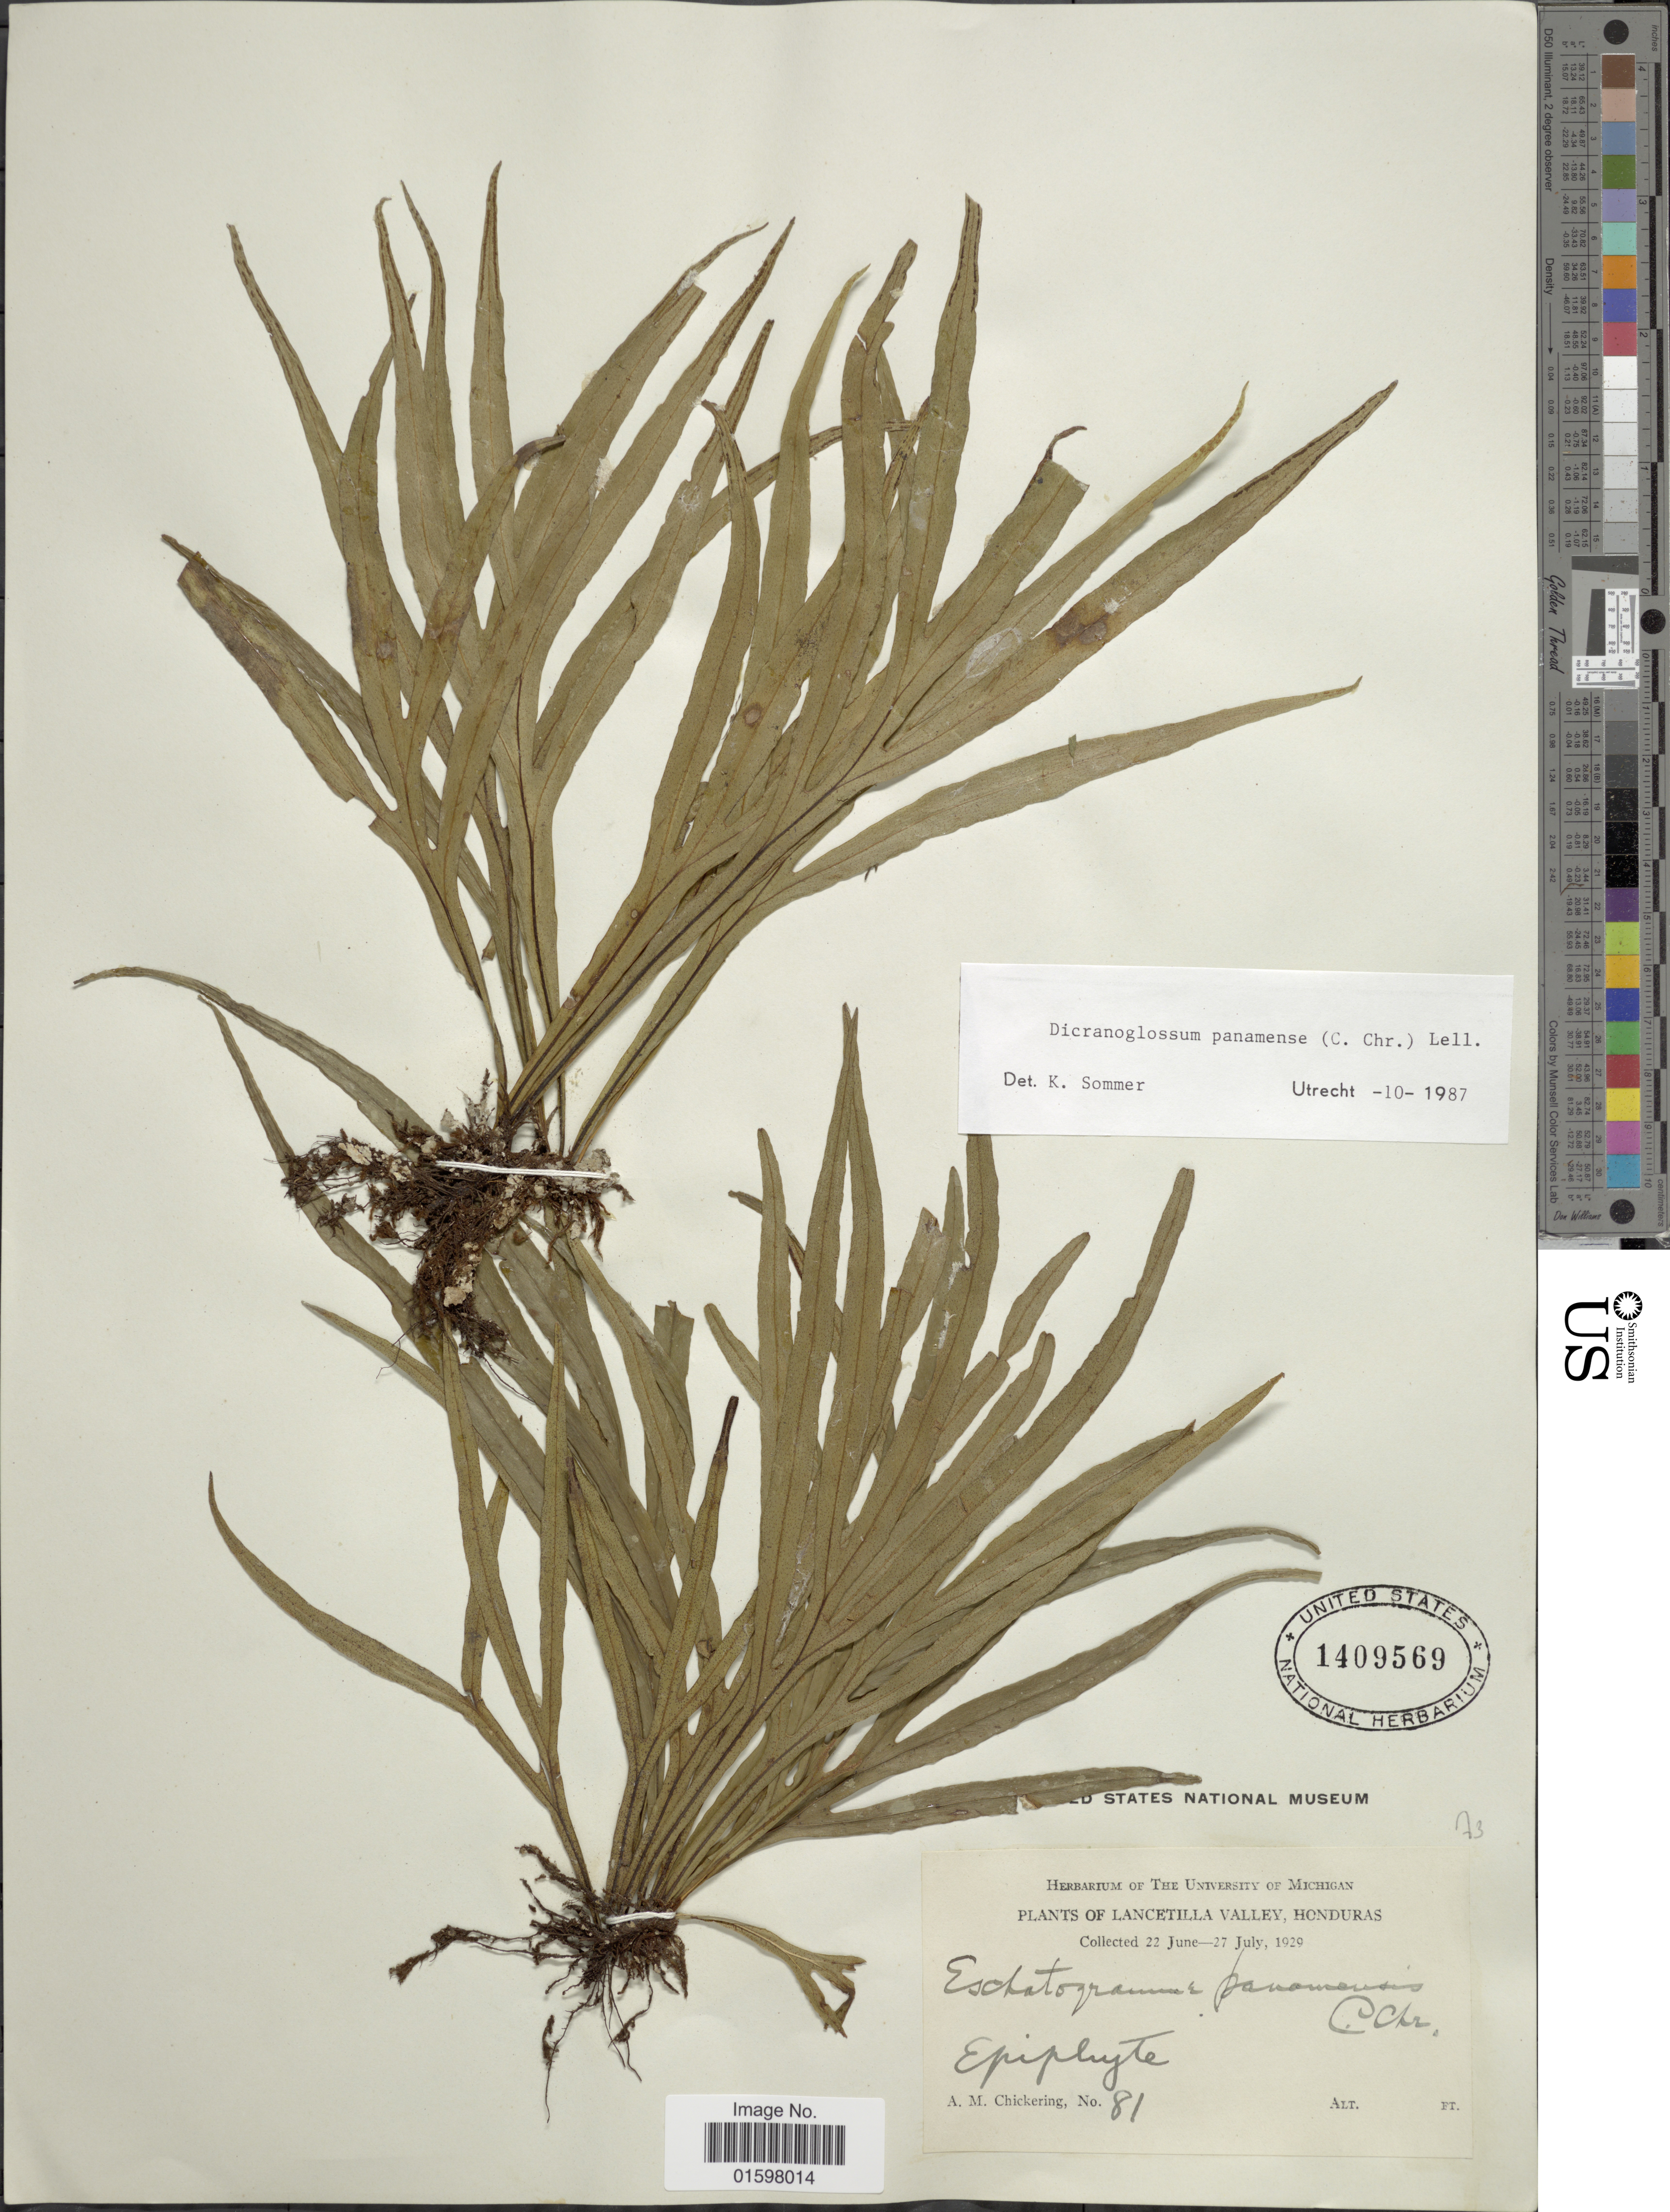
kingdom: Plantae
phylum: Tracheophyta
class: Polypodiopsida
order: Polypodiales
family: Polypodiaceae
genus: Pleopeltis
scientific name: Pleopeltis panamensis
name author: (Weath.) Pic. Serm.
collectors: A. Chickering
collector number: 81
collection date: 1929-06-22/1929-07-27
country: Honduras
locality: Lancetilla Valley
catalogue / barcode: US 1409569